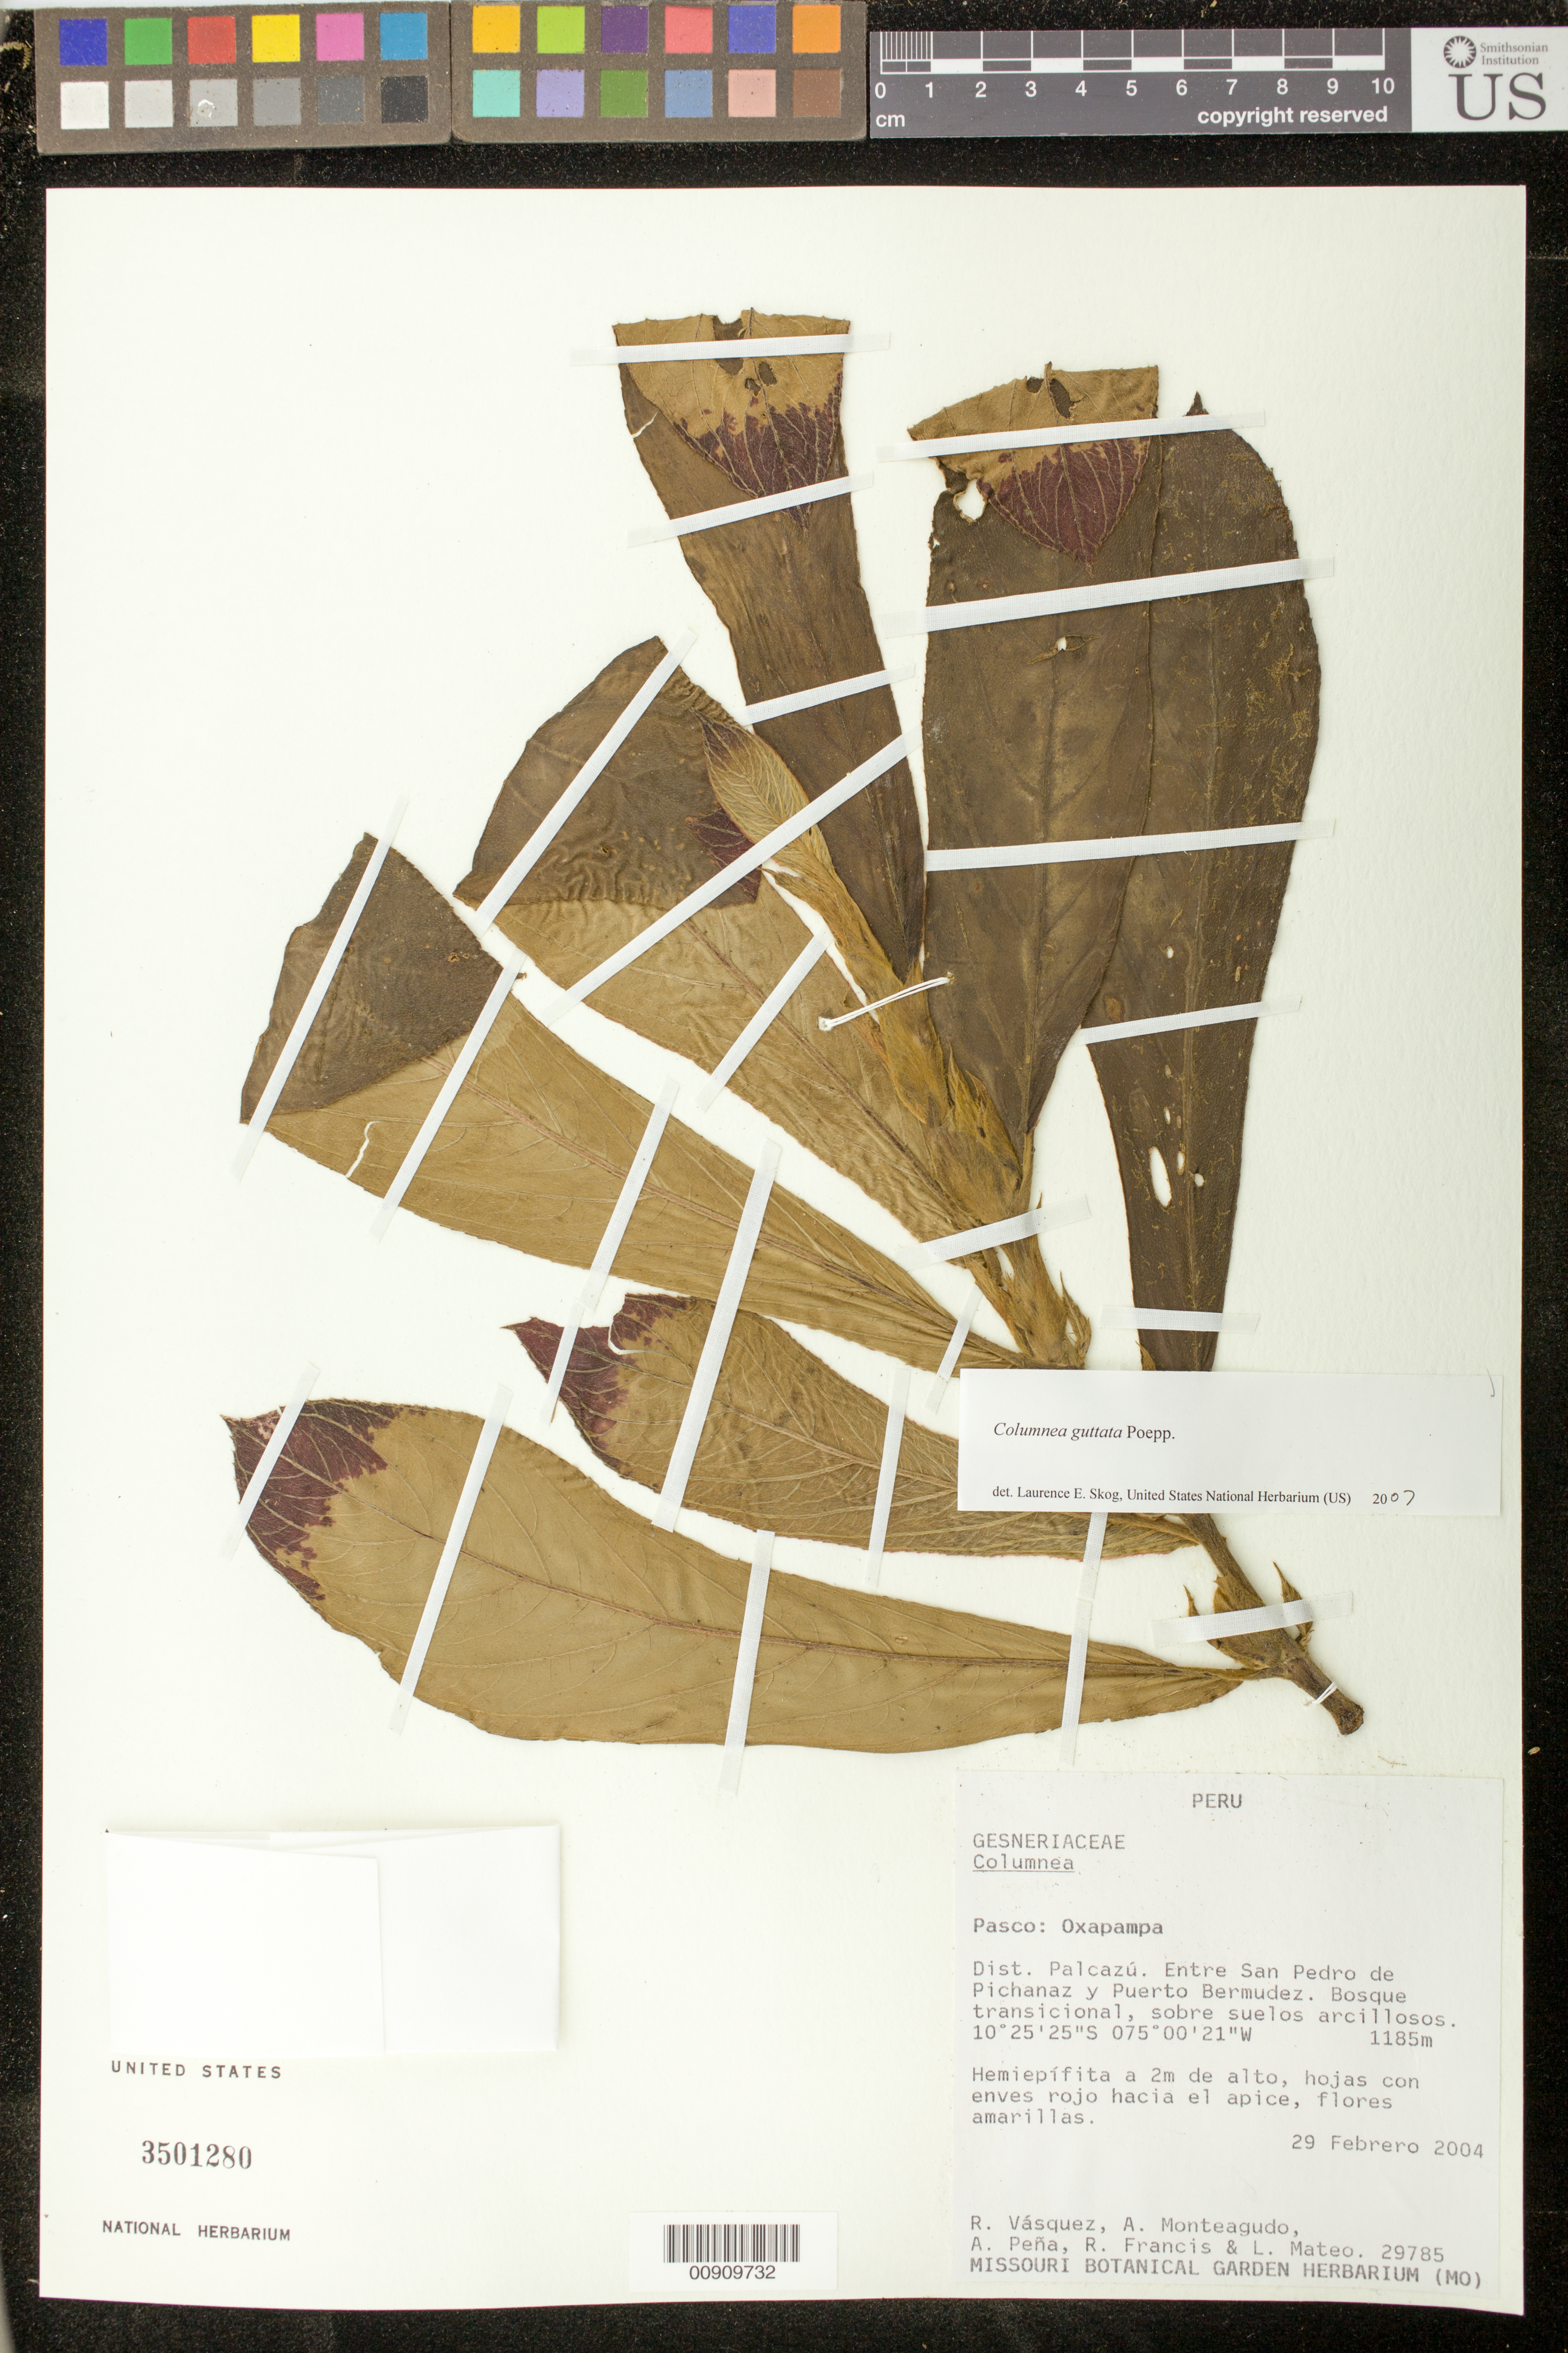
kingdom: Plantae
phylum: Tracheophyta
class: Magnoliopsida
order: Lamiales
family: Gesneriaceae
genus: Columnea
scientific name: Columnea guttata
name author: Poepp.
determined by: Skog, Laurence E.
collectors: R. Vásquez & et al.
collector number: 29785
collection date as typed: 29 Feb 2004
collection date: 2004-02-29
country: Peru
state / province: Pasco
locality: Pasco: Oxapampa. Distrito Palcazú, entre San Pedro de Pichanaz y Puerto Bermudez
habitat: Bosque transicional, sobre suelos arcillosos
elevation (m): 1185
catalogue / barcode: US 3501280